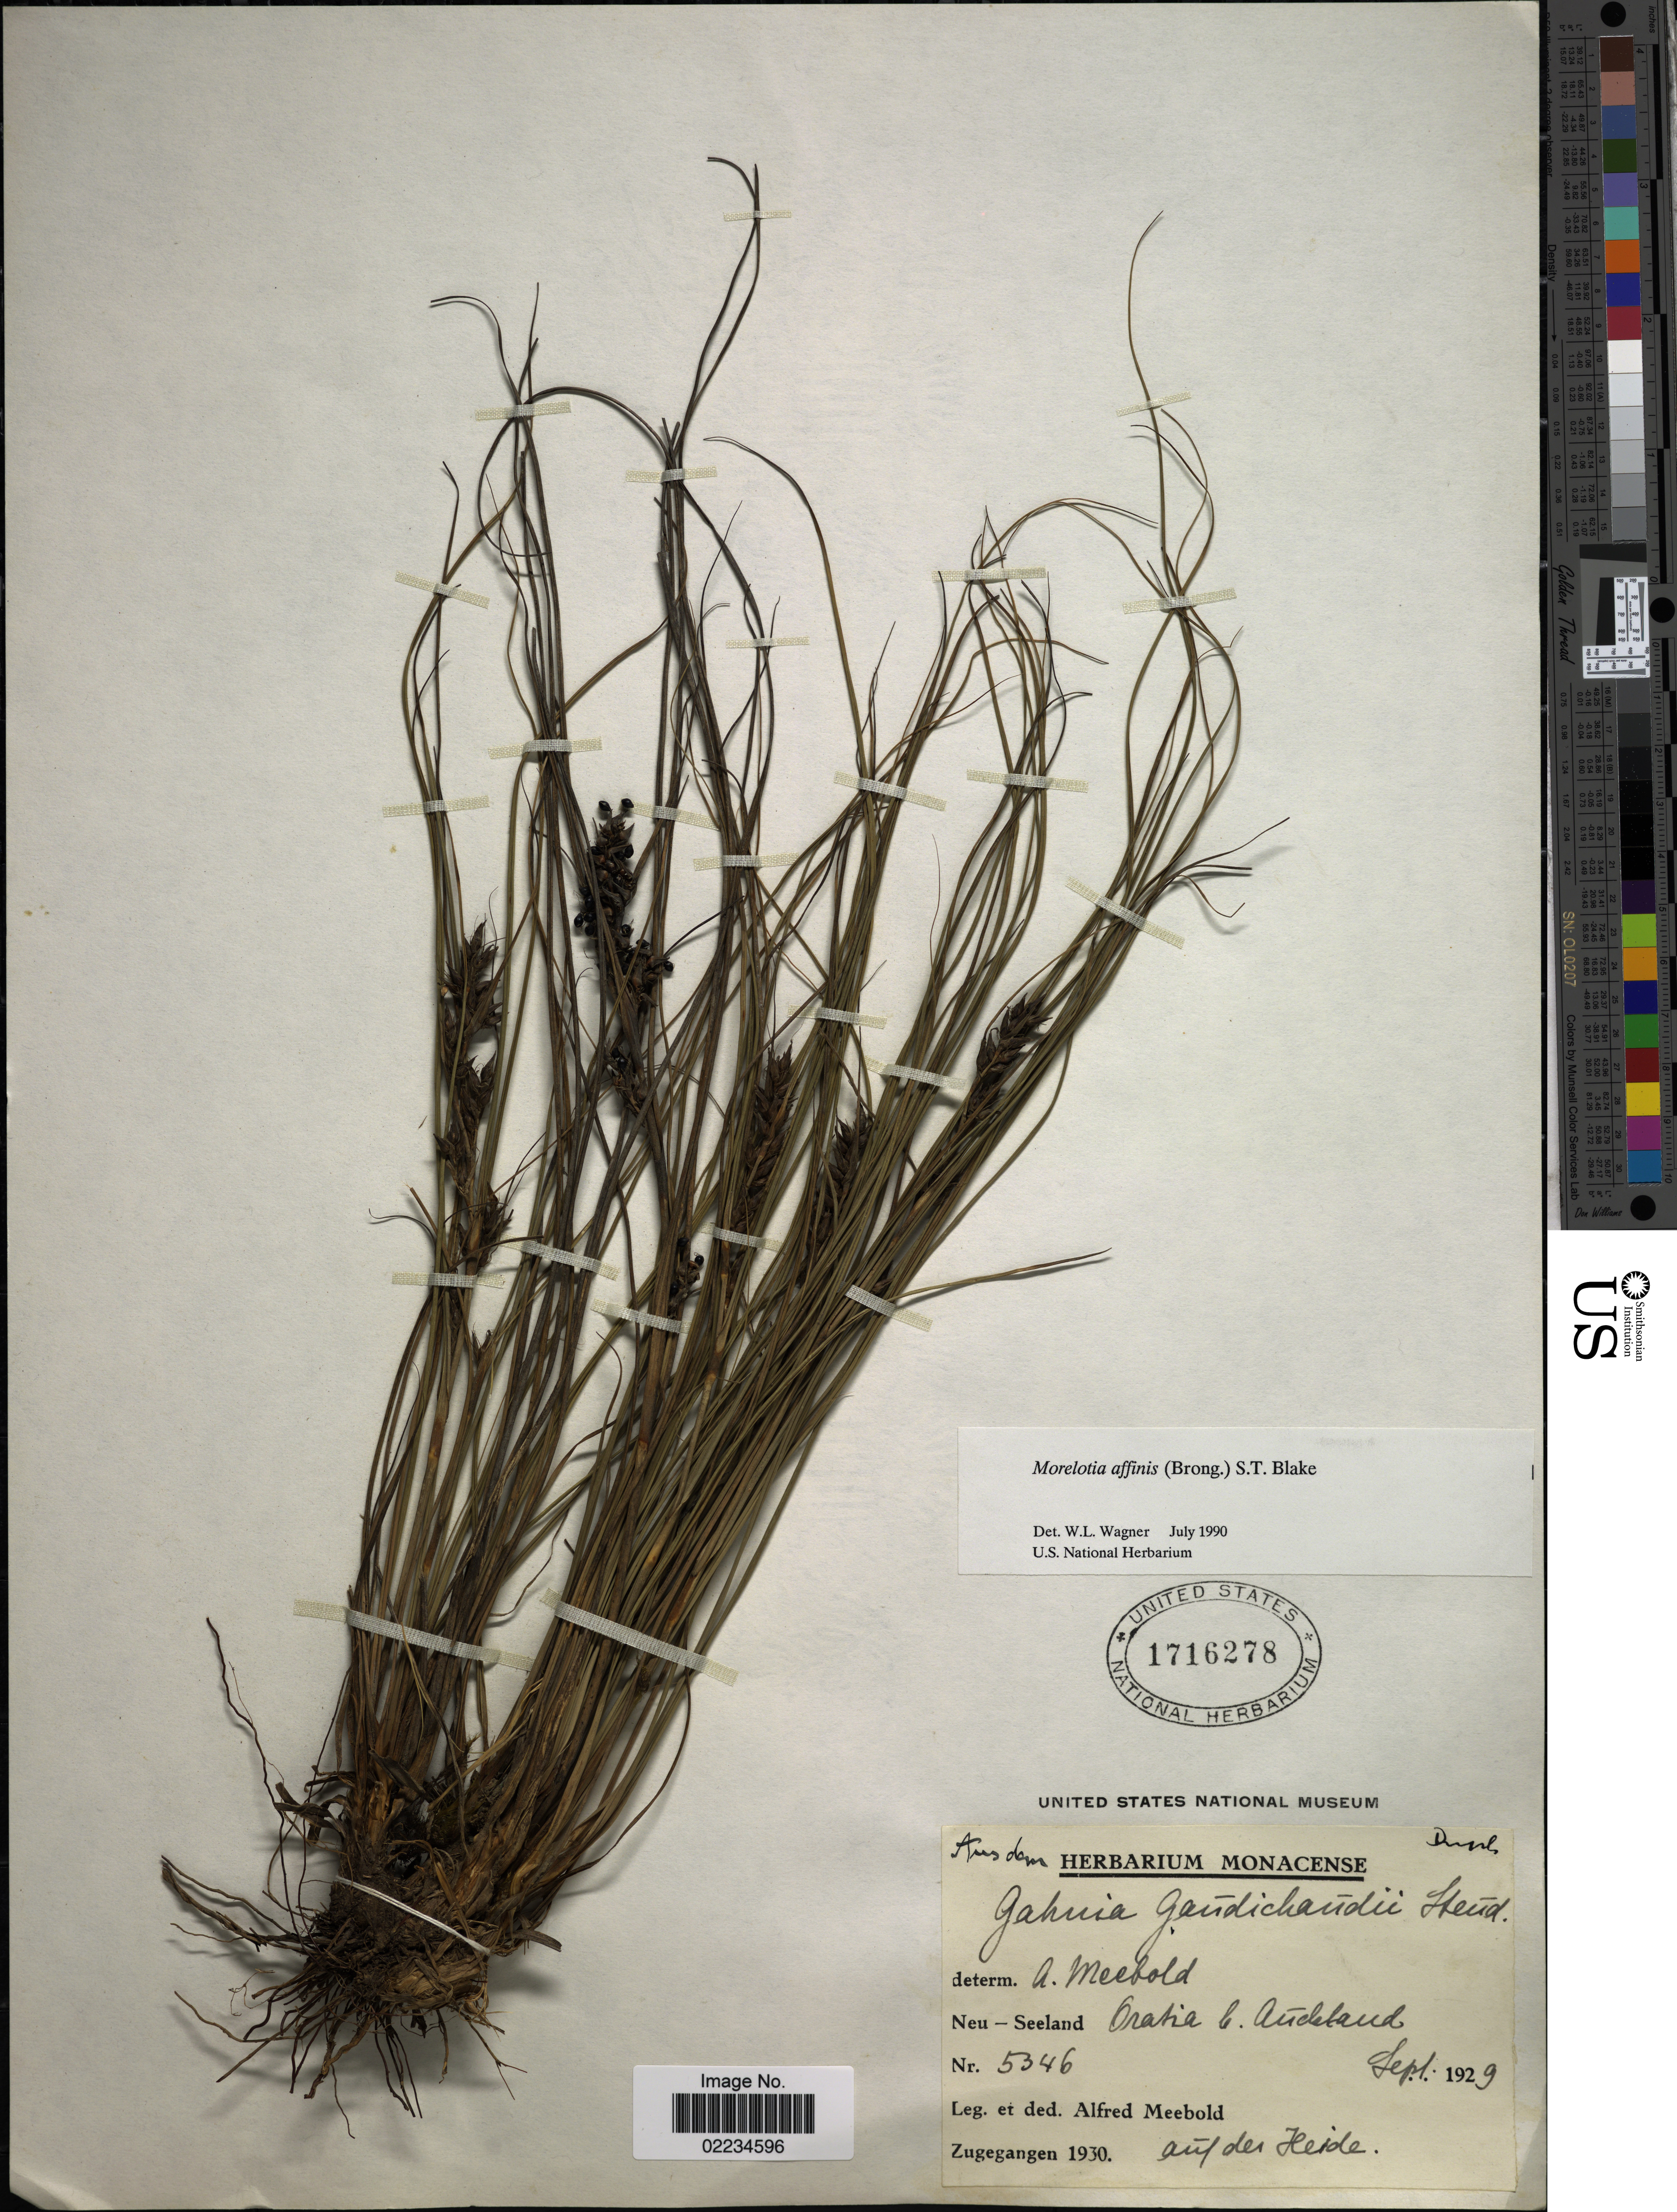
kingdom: Plantae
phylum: Tracheophyta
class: Liliopsida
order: Poales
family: Cyperaceae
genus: Morelotia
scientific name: Morelotia affinis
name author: (Brongn.) S.T. Blake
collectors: A. Meebold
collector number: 5346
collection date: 1929-09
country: New Zealand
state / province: Auckland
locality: Oratia b Auckland, Auf der Heide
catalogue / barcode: US 1716278